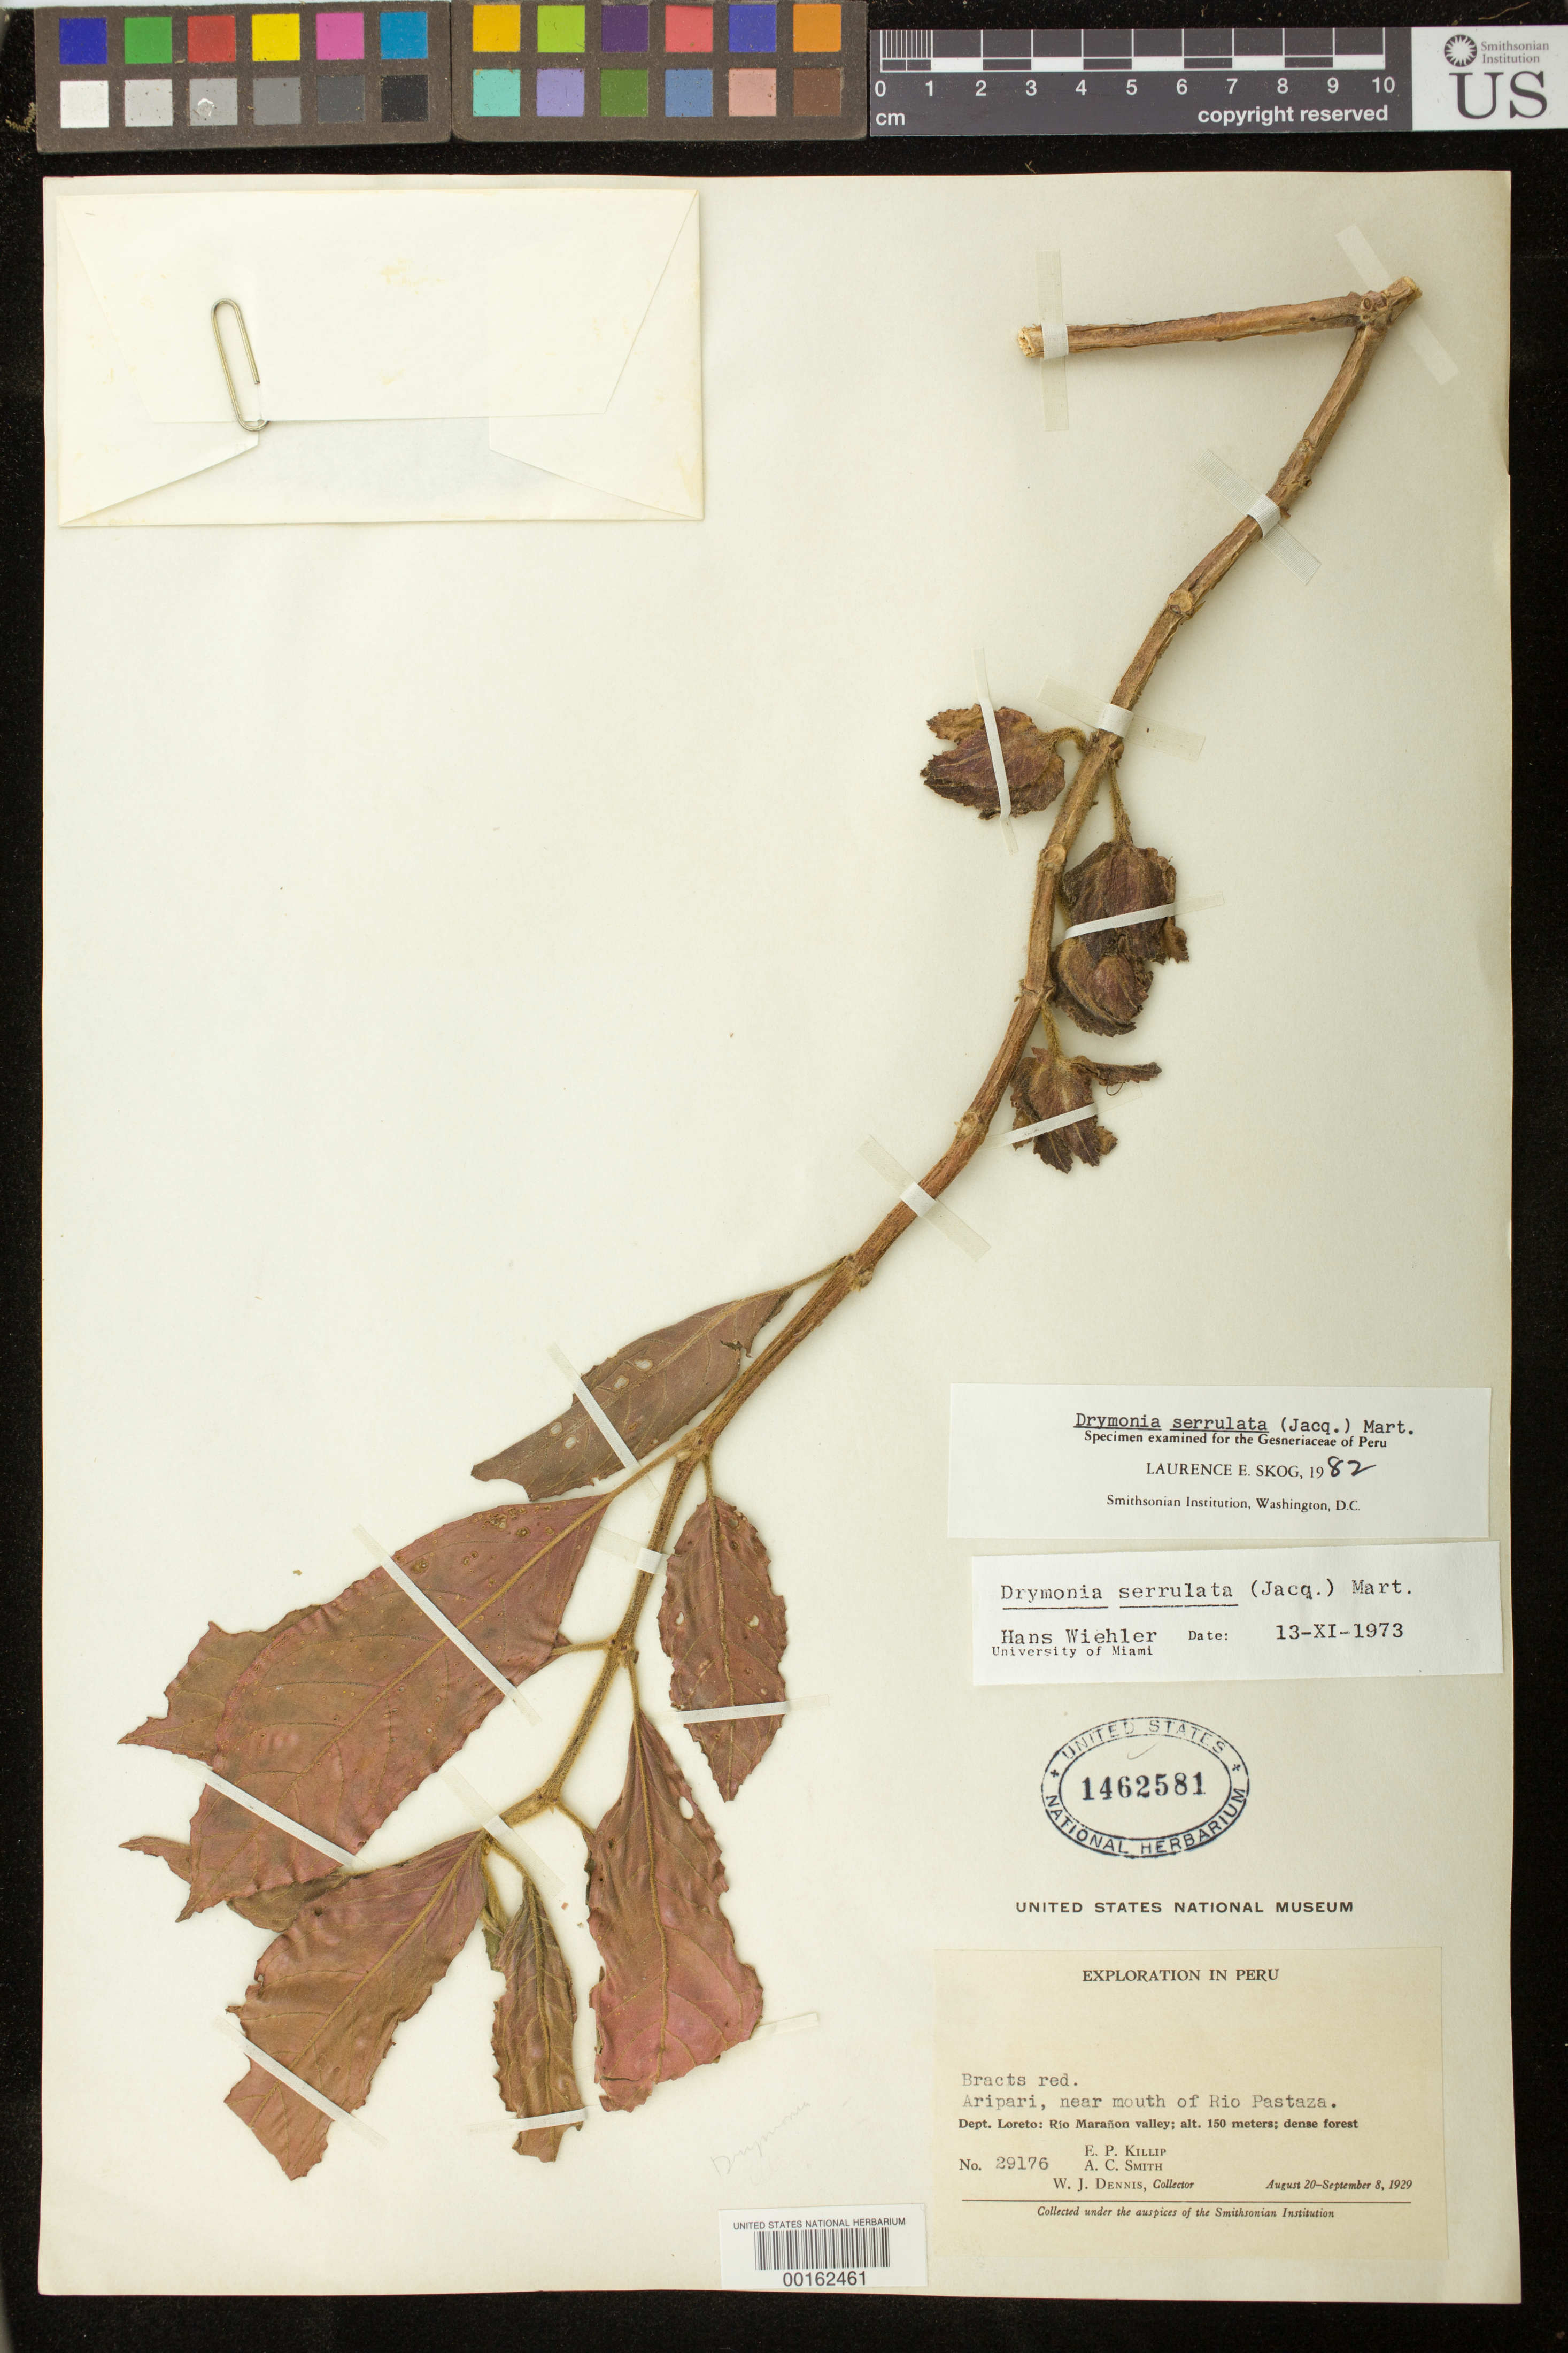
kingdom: Plantae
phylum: Tracheophyta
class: Magnoliopsida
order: Lamiales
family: Gesneriaceae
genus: Drymonia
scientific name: Drymonia serrulata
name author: (Jacq.) Mart.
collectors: E. P. Killip, A. C. Smith & W. J. Dennis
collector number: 29176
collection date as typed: Aug-Sep 1929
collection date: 1929-08/1929-09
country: Peru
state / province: Loreto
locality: Rio Maranon valley, Aripari, near mouth of Rio Pastaza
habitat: Dense forest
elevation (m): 150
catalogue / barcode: US 1462581